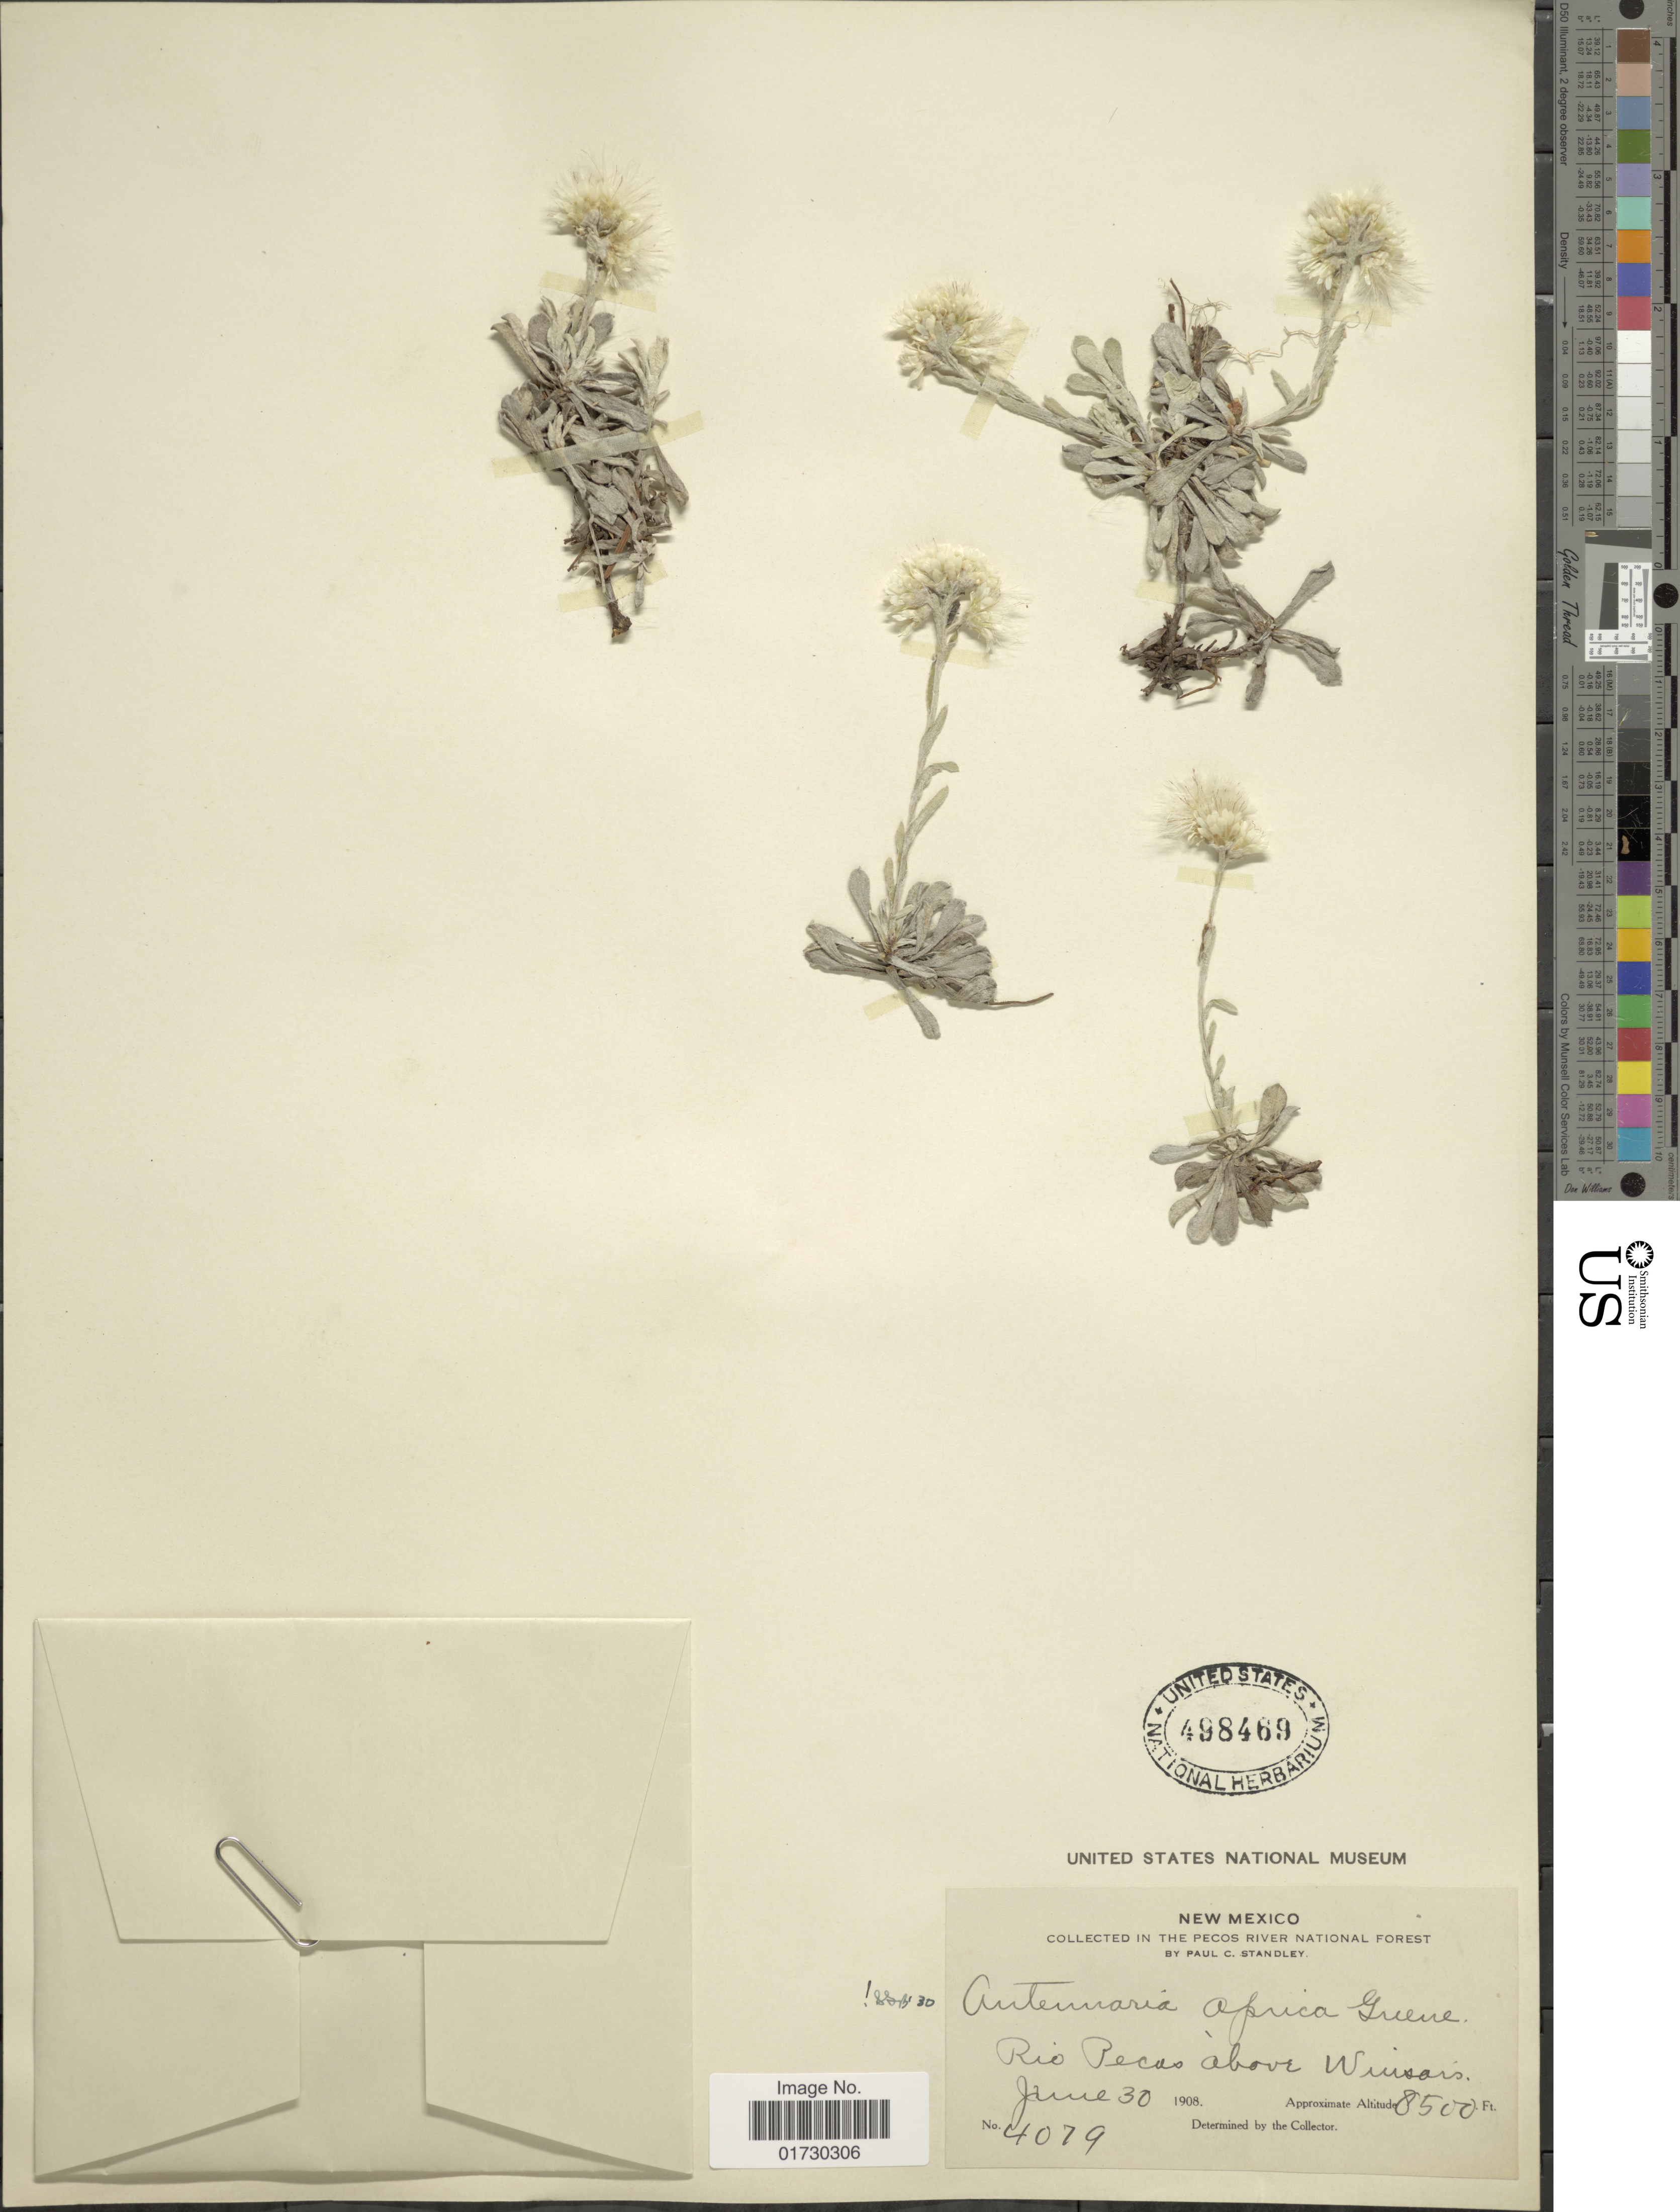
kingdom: Plantae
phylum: Tracheophyta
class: Magnoliopsida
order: Asterales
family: Asteraceae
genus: Antennaria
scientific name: Antennaria aprica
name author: Greene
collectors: P. C. Standley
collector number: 4079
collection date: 1908-06-30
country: United States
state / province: New Mexico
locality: Rio Pecas above Wuisaris, In the Pecos River National Forest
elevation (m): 2591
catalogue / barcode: US 498469